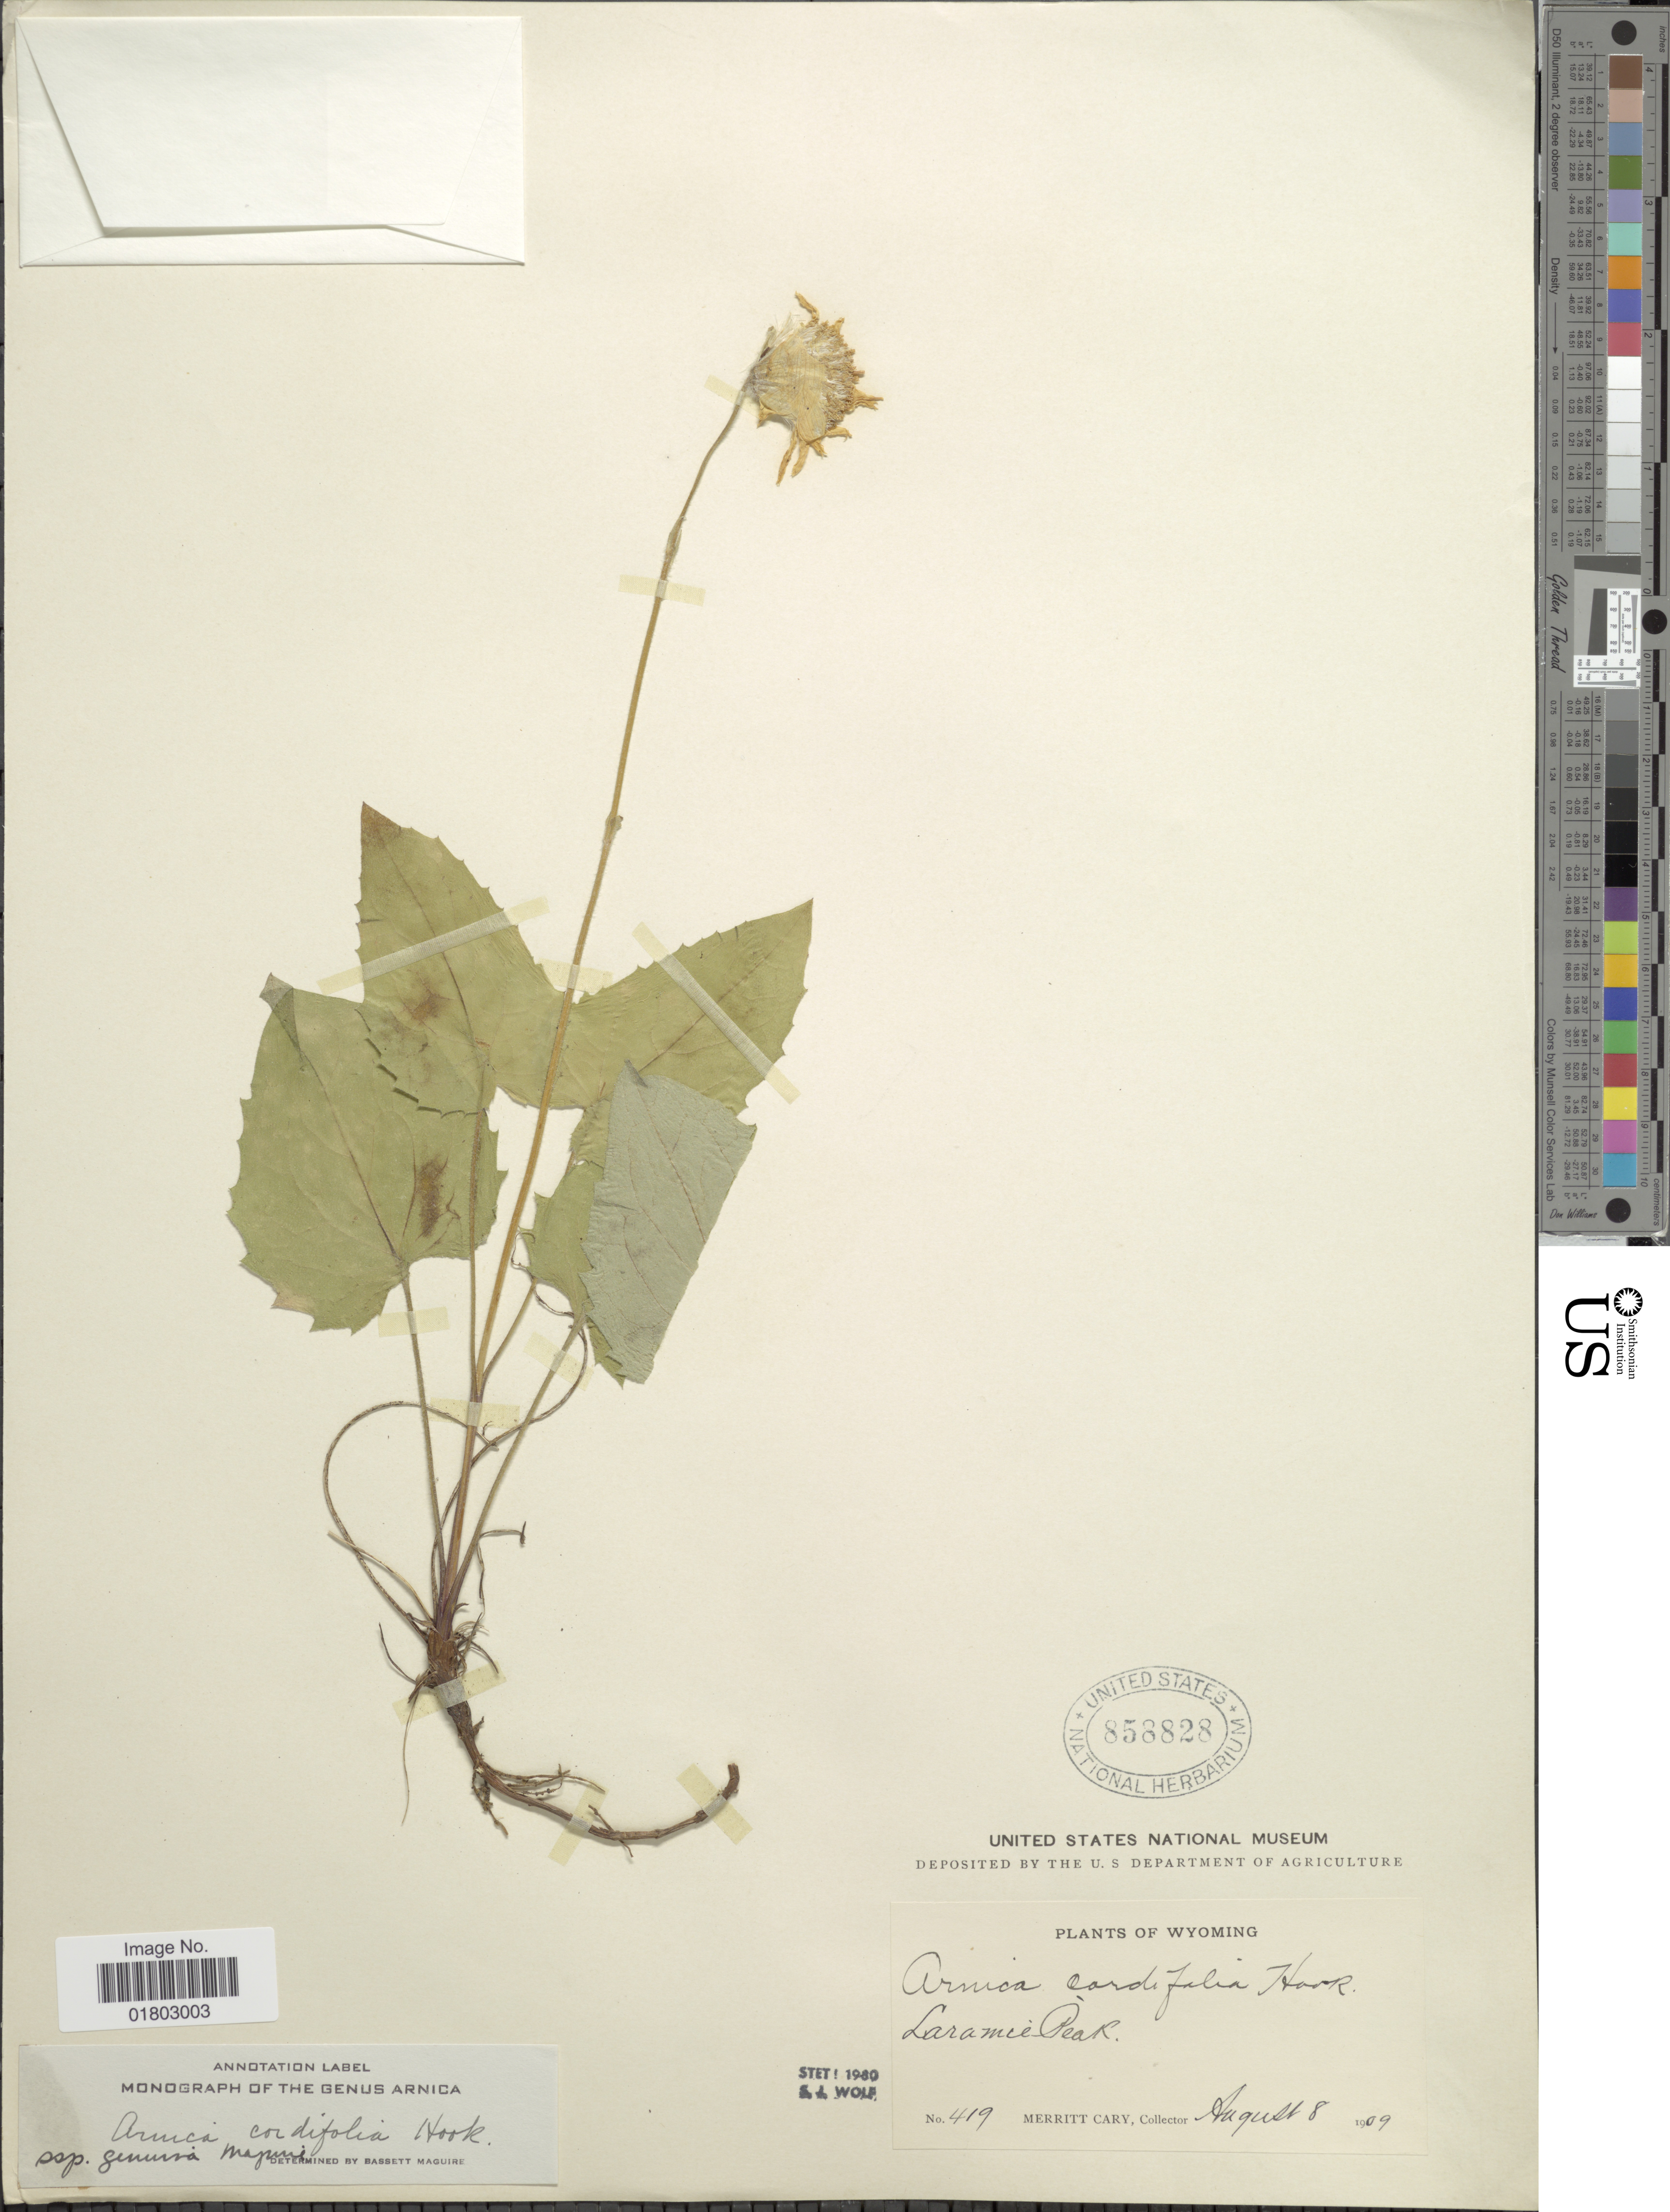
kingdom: Plantae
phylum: Tracheophyta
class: Magnoliopsida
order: Asterales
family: Asteraceae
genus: Arnica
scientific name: Arnica cordifolia subsp. genuina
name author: Maguire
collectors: M. Cary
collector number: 419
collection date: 1909-08-08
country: United States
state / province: Wyoming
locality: Laramie Peak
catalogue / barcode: US 858828